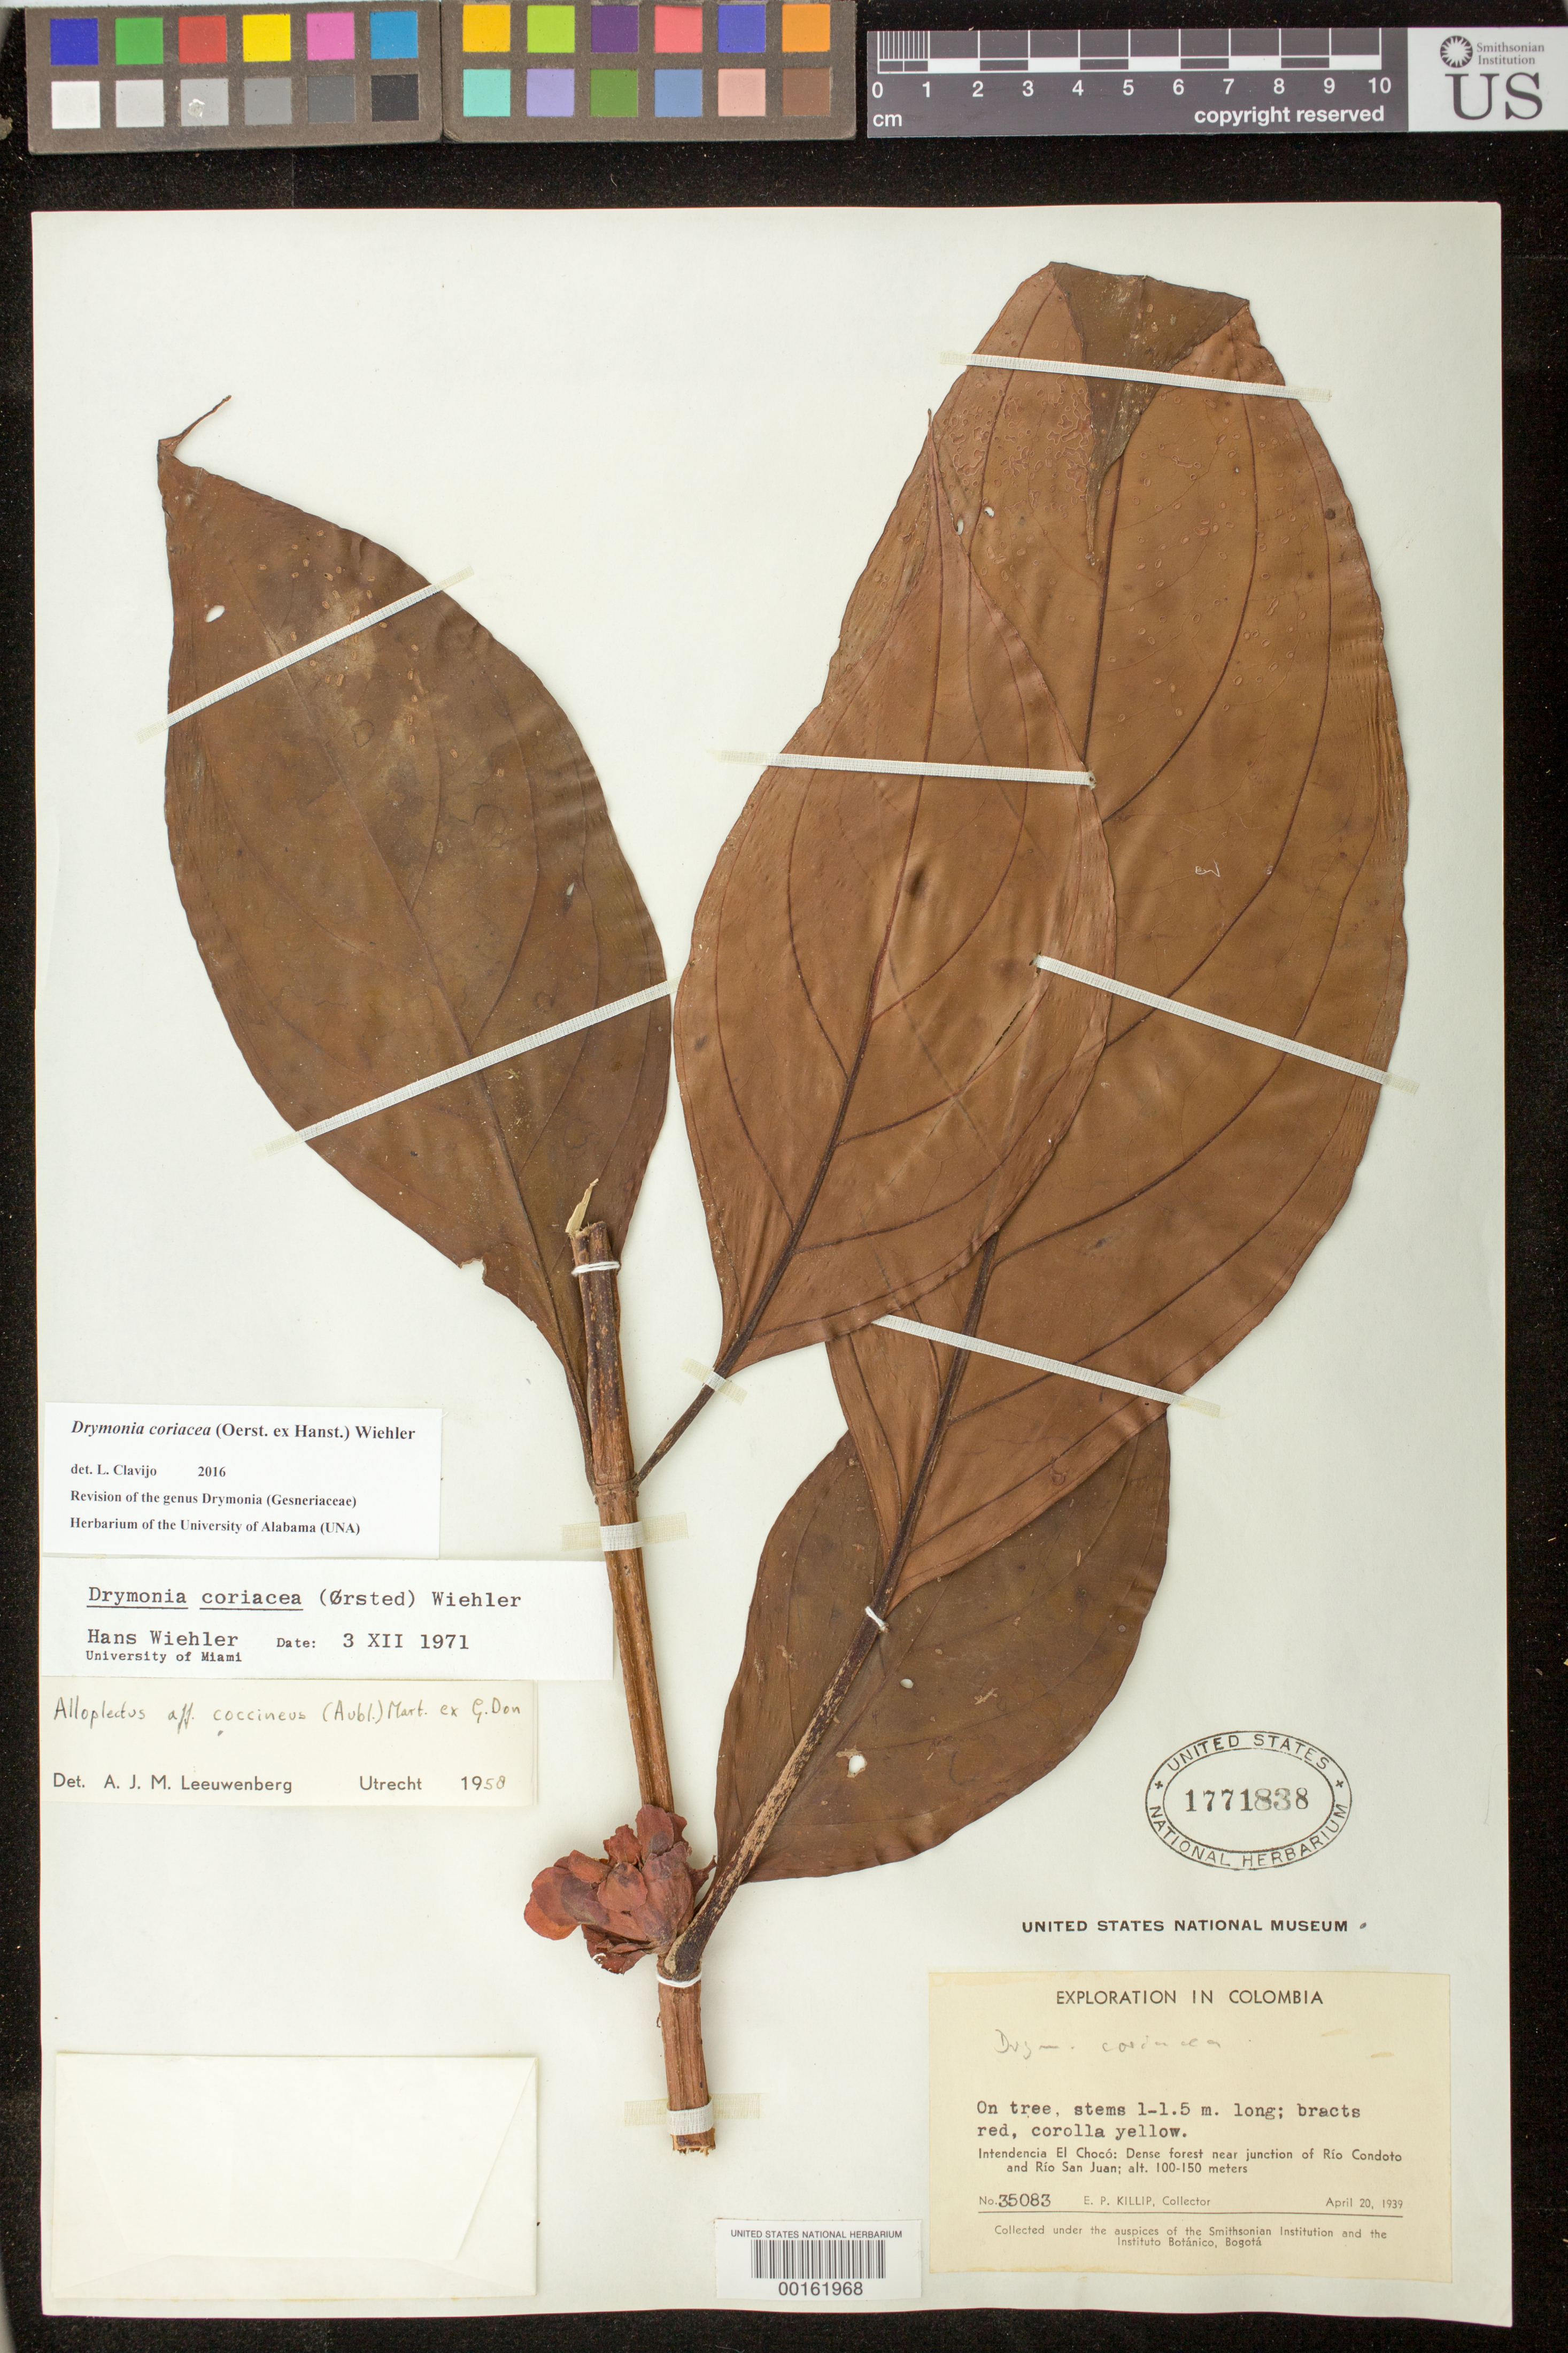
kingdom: Plantae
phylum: Tracheophyta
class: Magnoliopsida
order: Lamiales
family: Gesneriaceae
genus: Drymonia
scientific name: Drymonia coriacea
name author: (Oerst. ex Hanst.) Wiehler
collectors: E. P. Killip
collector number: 35083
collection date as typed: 20 Apr 1939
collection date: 1939-04-20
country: Colombia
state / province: Chocó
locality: Near junction of Rio Condoto and Rio San Juan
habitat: Dense forest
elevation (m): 100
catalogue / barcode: US 1771838